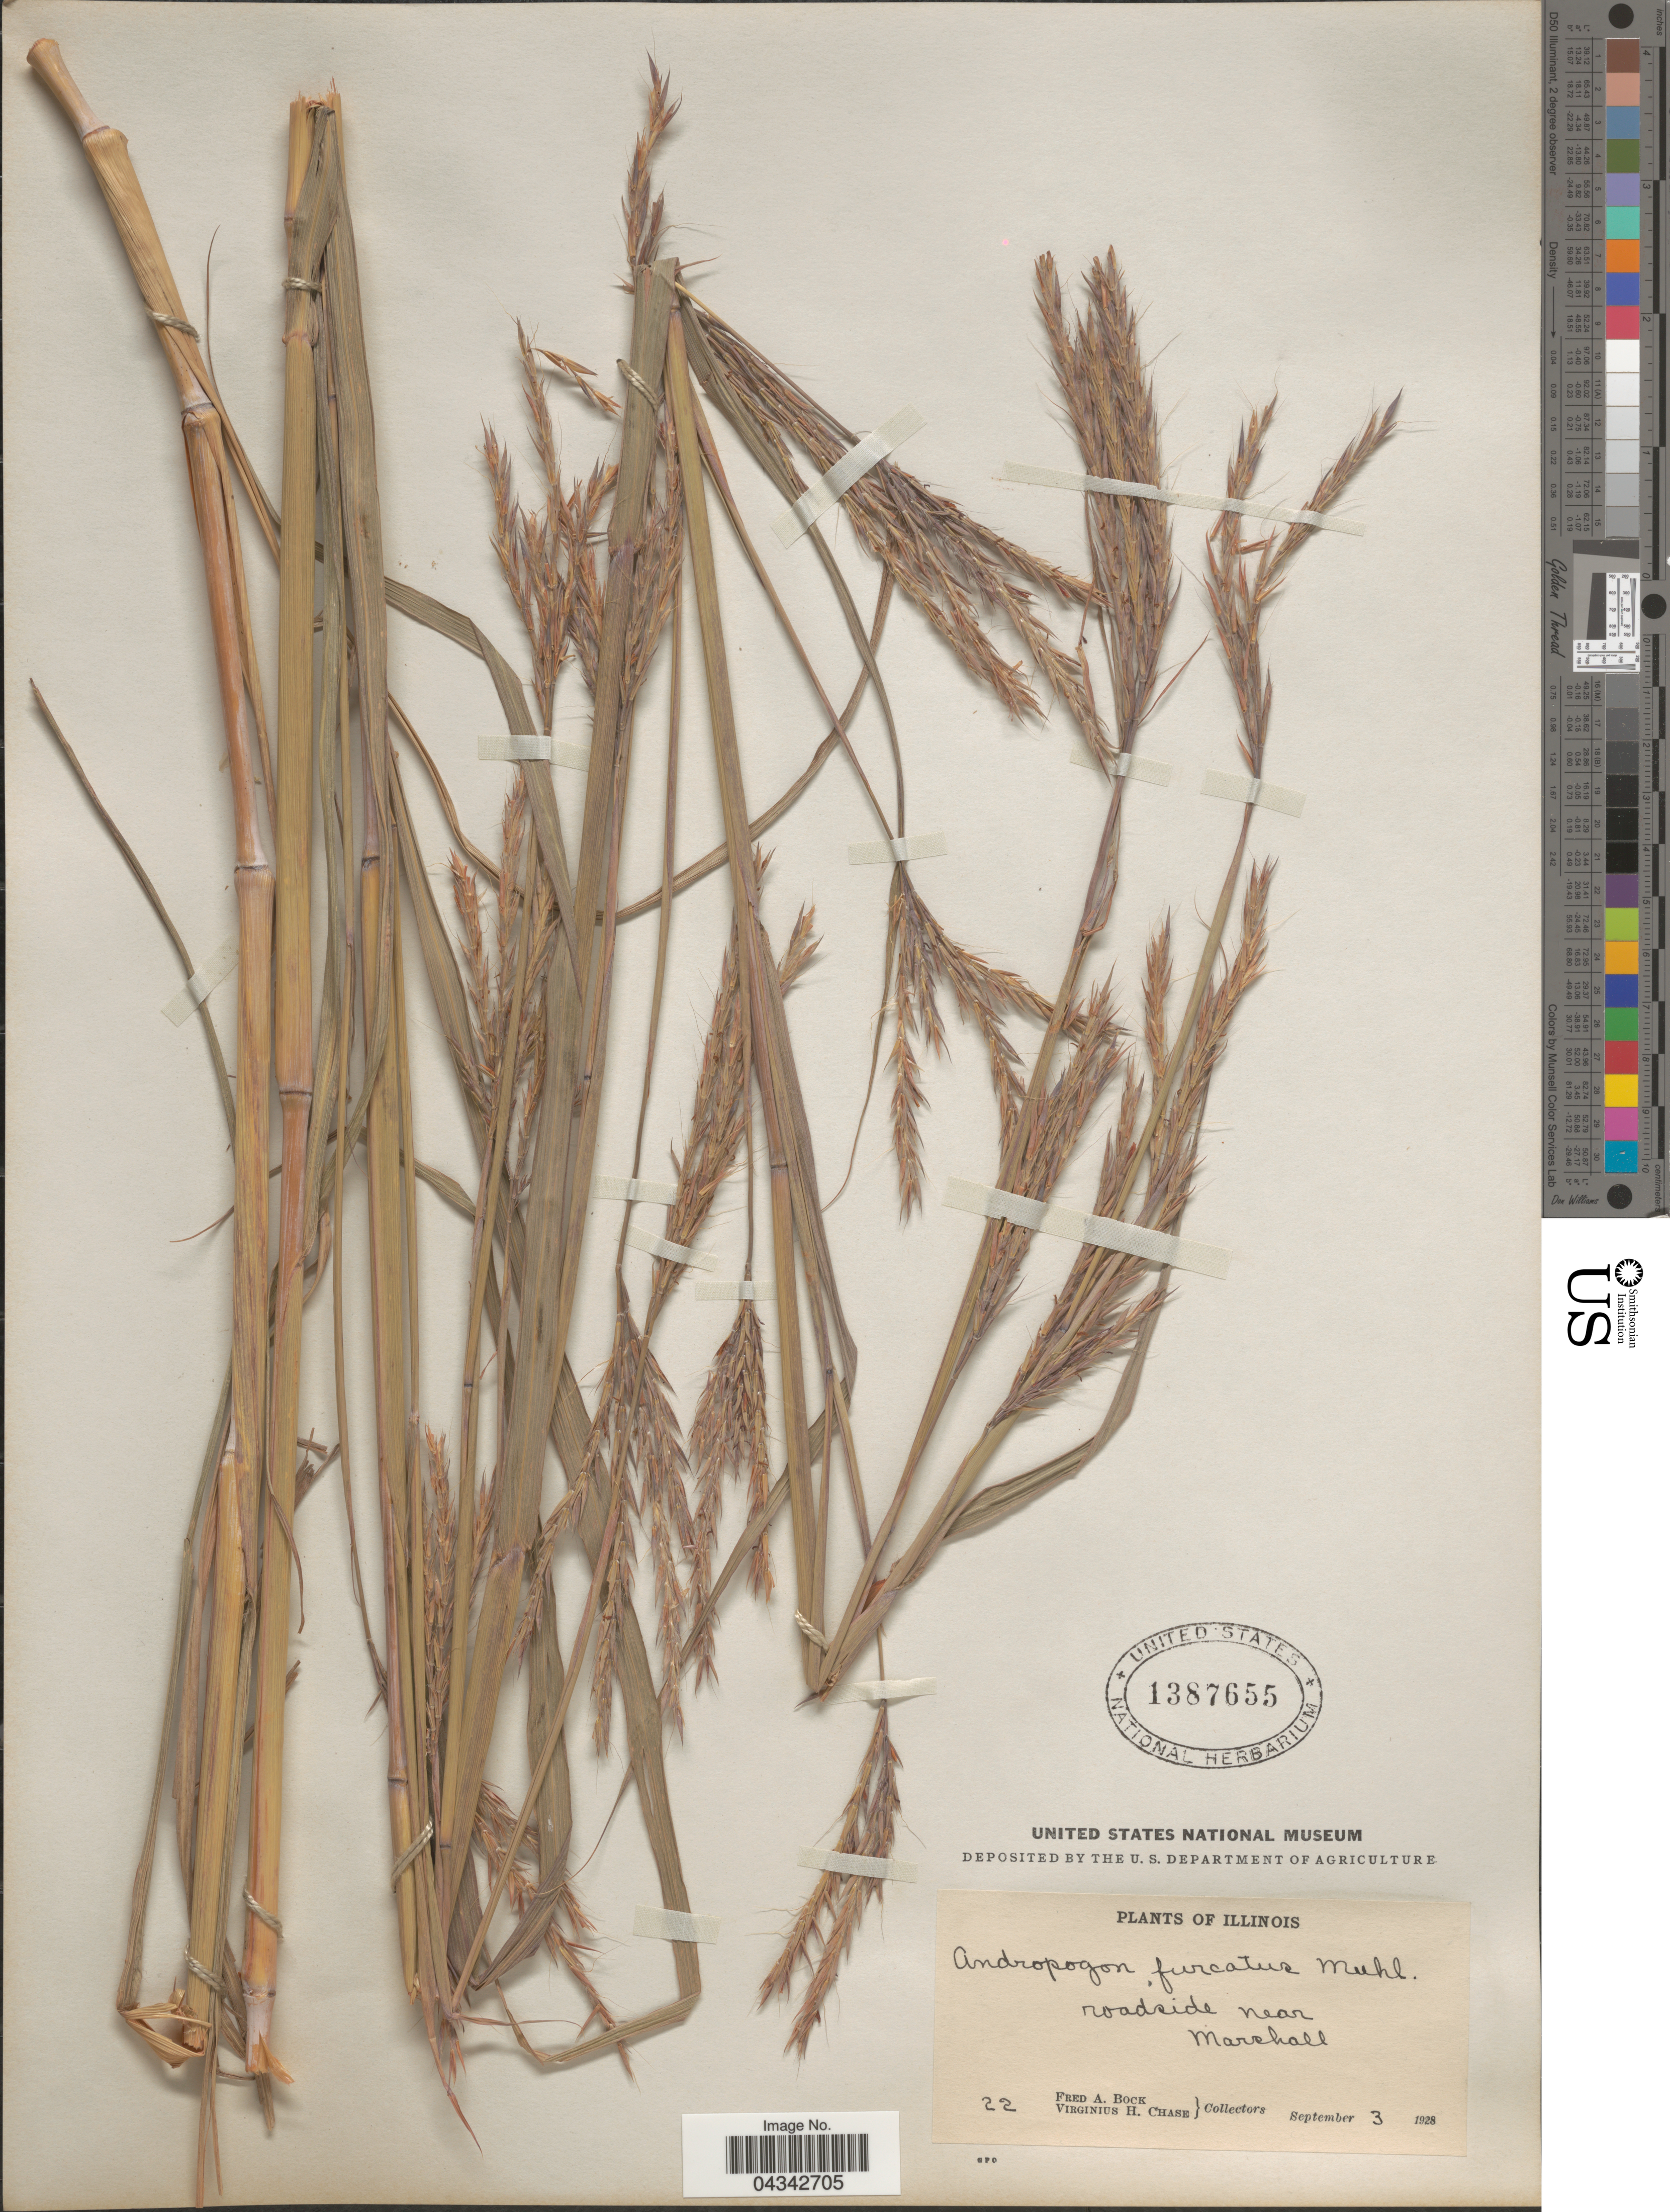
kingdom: Plantae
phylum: Tracheophyta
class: Liliopsida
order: Poales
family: Poaceae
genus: Andropogon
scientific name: Andropogon gerardii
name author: Vitman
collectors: F. Bock & V. H. Chase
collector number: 22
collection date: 1928-09-03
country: United States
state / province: Illinois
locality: Near Marshall.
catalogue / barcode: US 1387655